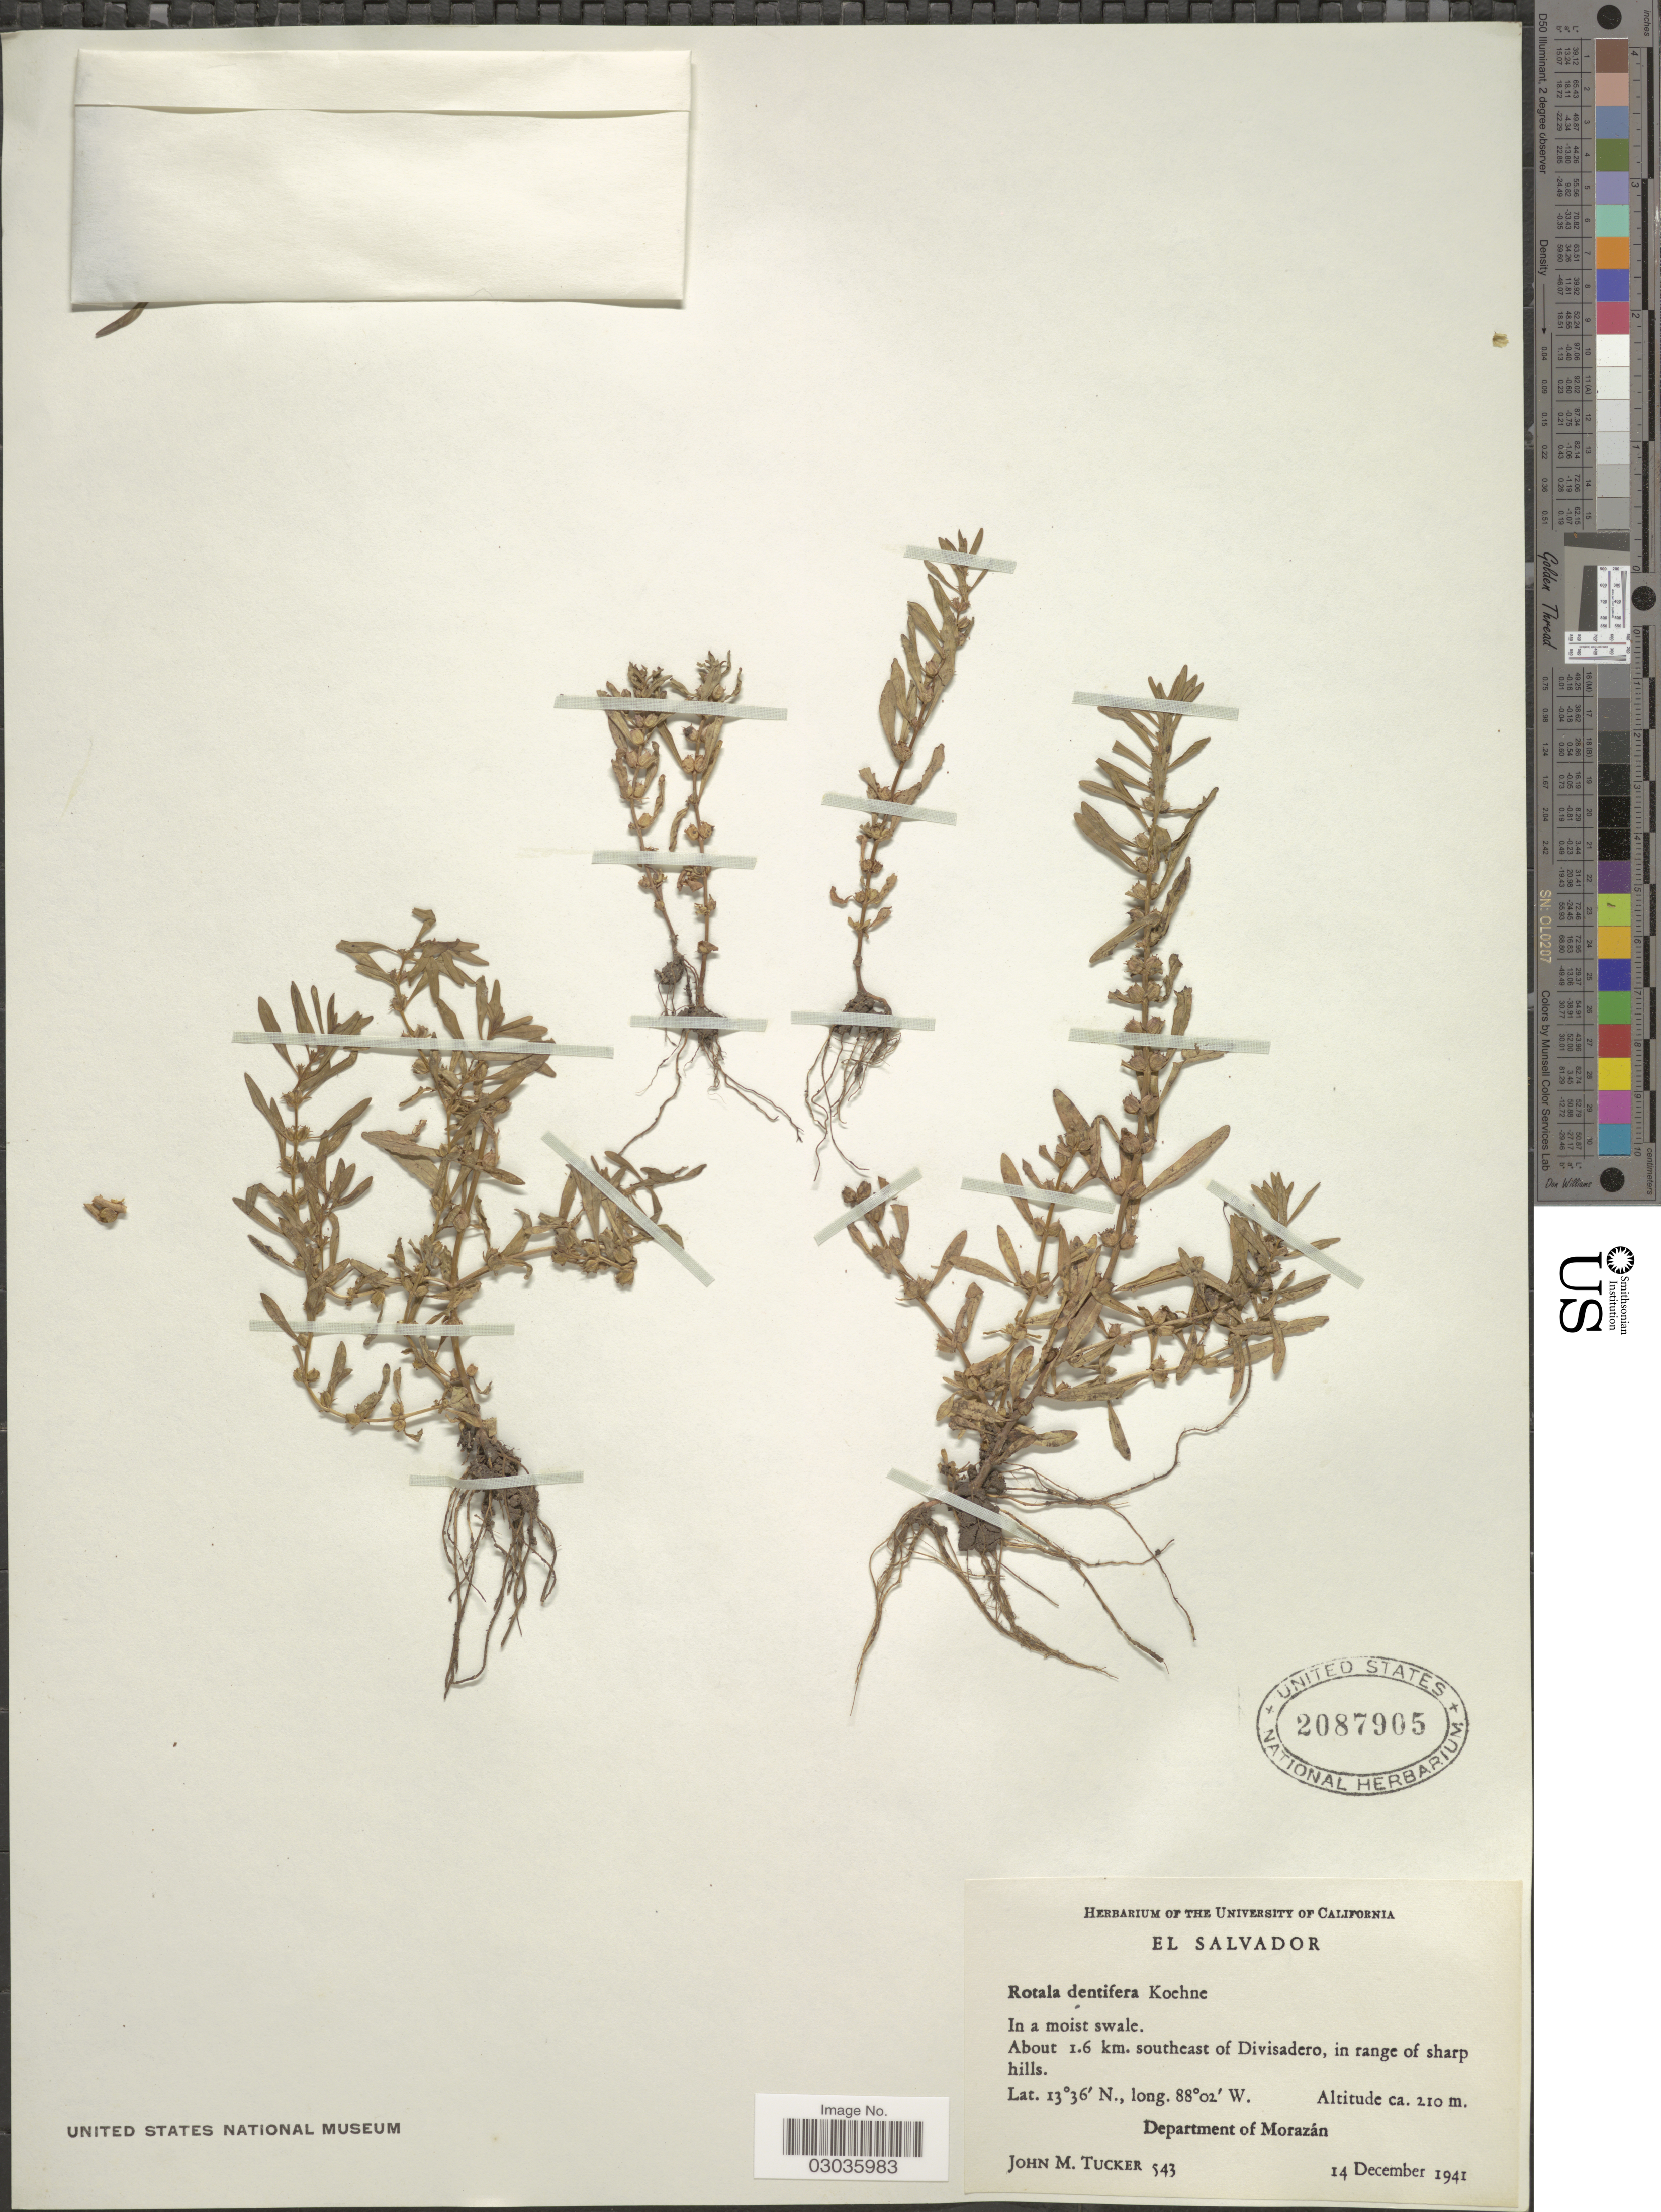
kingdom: Plantae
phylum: Tracheophyta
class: Magnoliopsida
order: Myrtales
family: Lythraceae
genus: Rotala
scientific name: Rotala dentifera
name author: (A. Gray) Koehne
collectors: J. M. Tucker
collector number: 543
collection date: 1941-12-14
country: El Salvador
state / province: Morazan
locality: About 1.6 km. southeast of Divisadero, Department of Morazán.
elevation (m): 210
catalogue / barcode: US 2087905